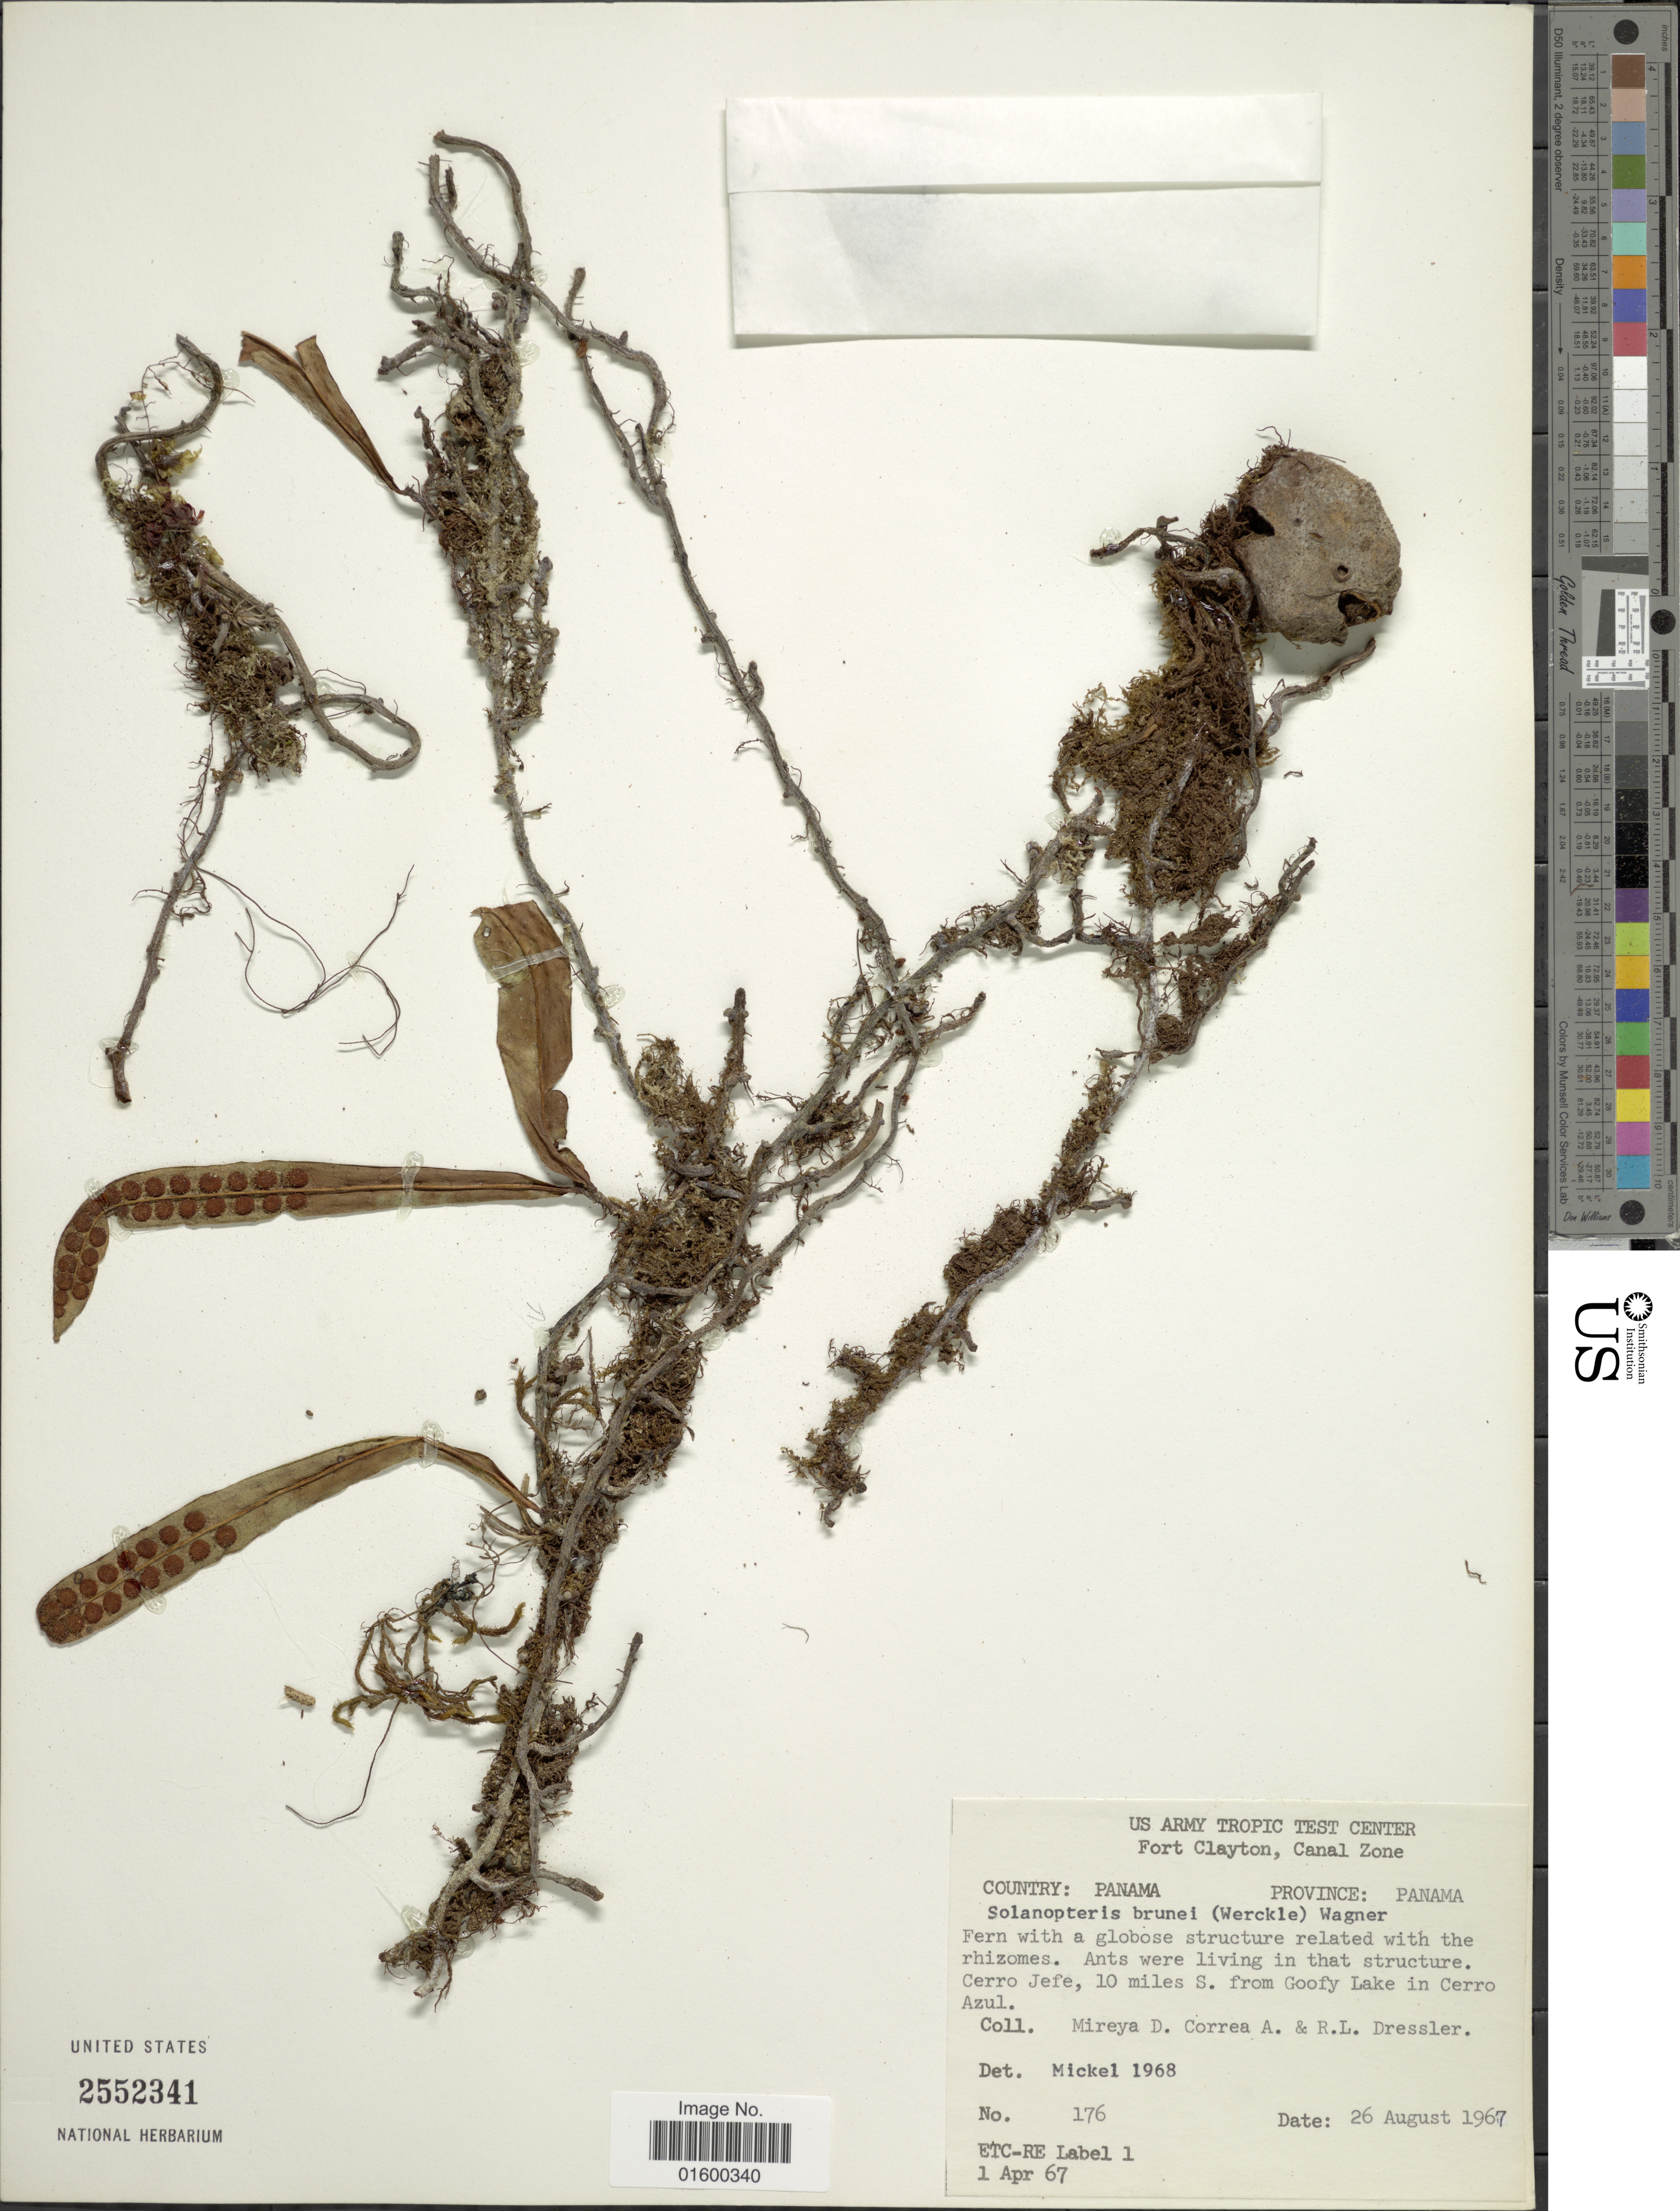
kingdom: Plantae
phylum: Tracheophyta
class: Polypodiopsida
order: Polypodiales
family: Polypodiaceae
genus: Microgramma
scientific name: Microgramma brunei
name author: (Wercklé ex Christ) Lellinger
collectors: M. D. Corrêa-A. & R. Dressler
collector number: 176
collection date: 1967-08-26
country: Panama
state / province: Panamá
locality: Province Panama, Cerro Jefe, 10 miles S. from Goofy Lake in Cerro Azul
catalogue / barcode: US 2552341